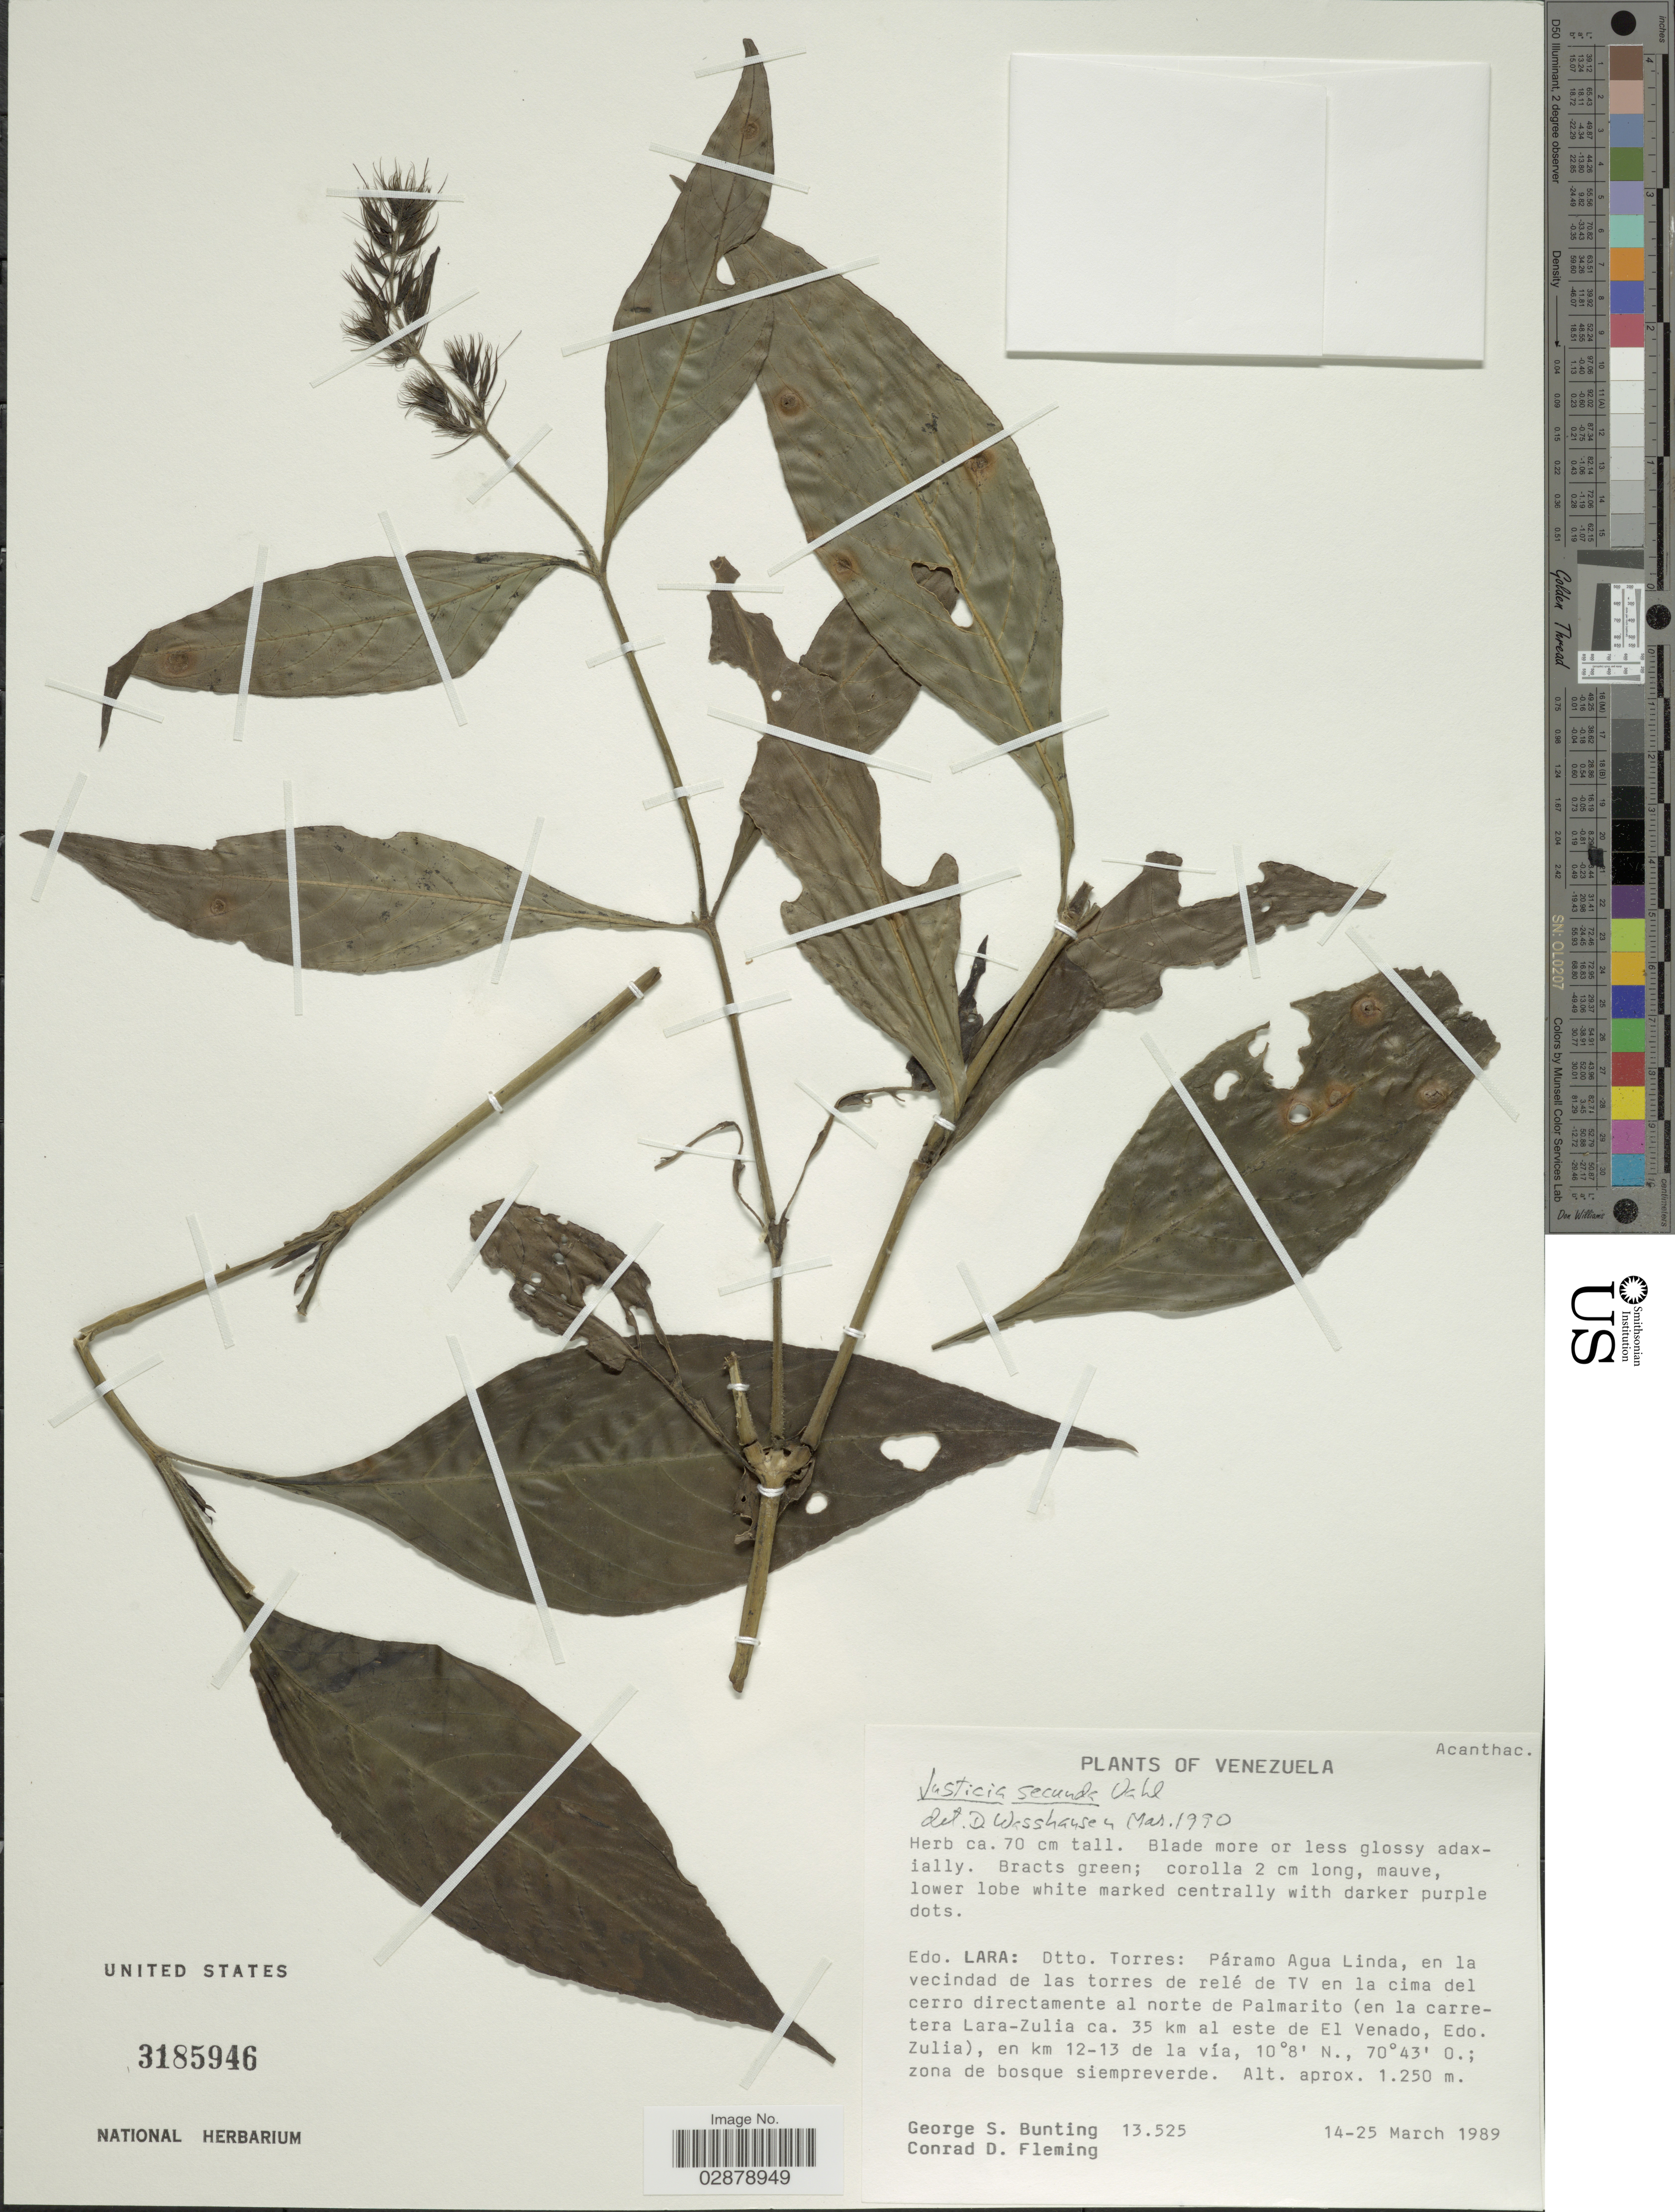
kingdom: Plantae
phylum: Tracheophyta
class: Magnoliopsida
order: Lamiales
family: Acanthaceae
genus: Justicia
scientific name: Justicia filibracteolata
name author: Lindau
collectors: G. S. Bunting & C. Fleming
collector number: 13525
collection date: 1989-03-14/1989-03-25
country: Venezuela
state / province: Lara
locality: Dtto. Torres: Páramo Agua Linda, en la vecindad de las torres de relé de TV en la cima del cerro directamente al norte de Palmarito (en la carretera Lara-Zulia ca. 35 km al este de El Venado, Edo Zulia), en km 12-13 de la vía.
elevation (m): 1250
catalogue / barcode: US 3185946